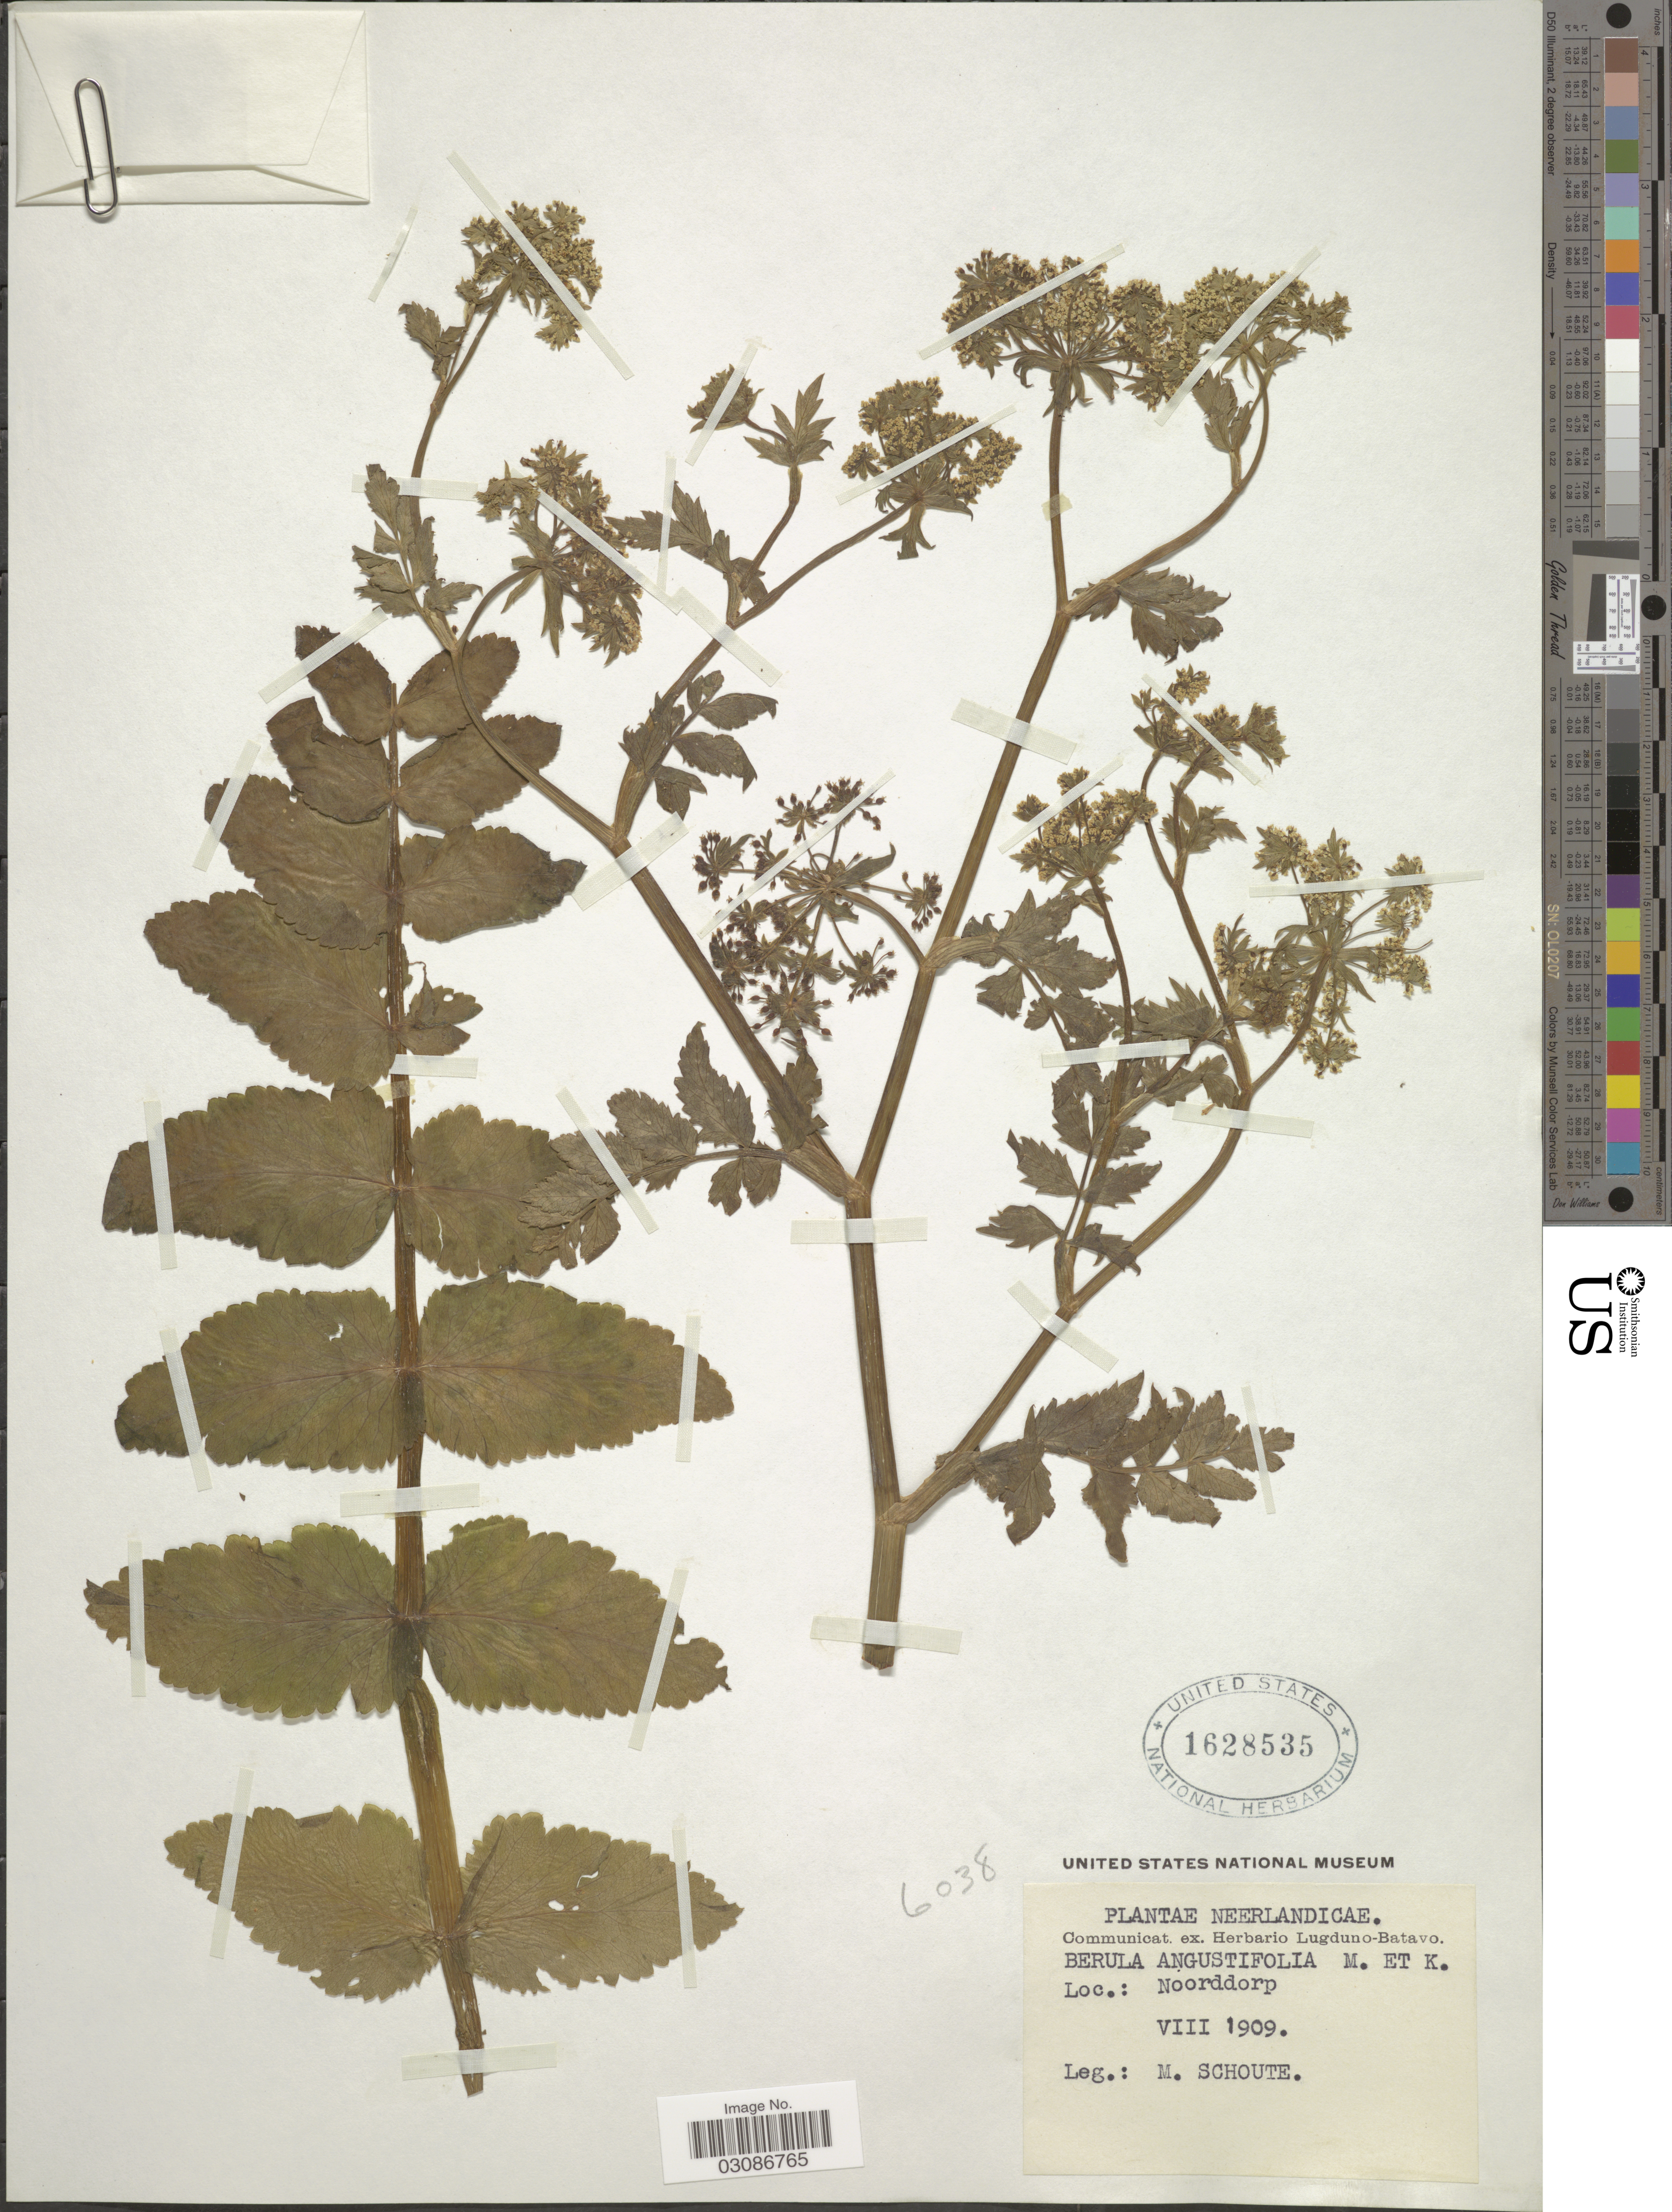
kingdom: Plantae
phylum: Tracheophyta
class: Magnoliopsida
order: Apiales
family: Apiaceae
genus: Sium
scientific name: Sium angustifolium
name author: L.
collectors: M. Schoute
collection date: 1909-08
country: Netherlands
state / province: Noord Holland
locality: Neerlandicae. Noorddorp.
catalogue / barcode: US 1628535